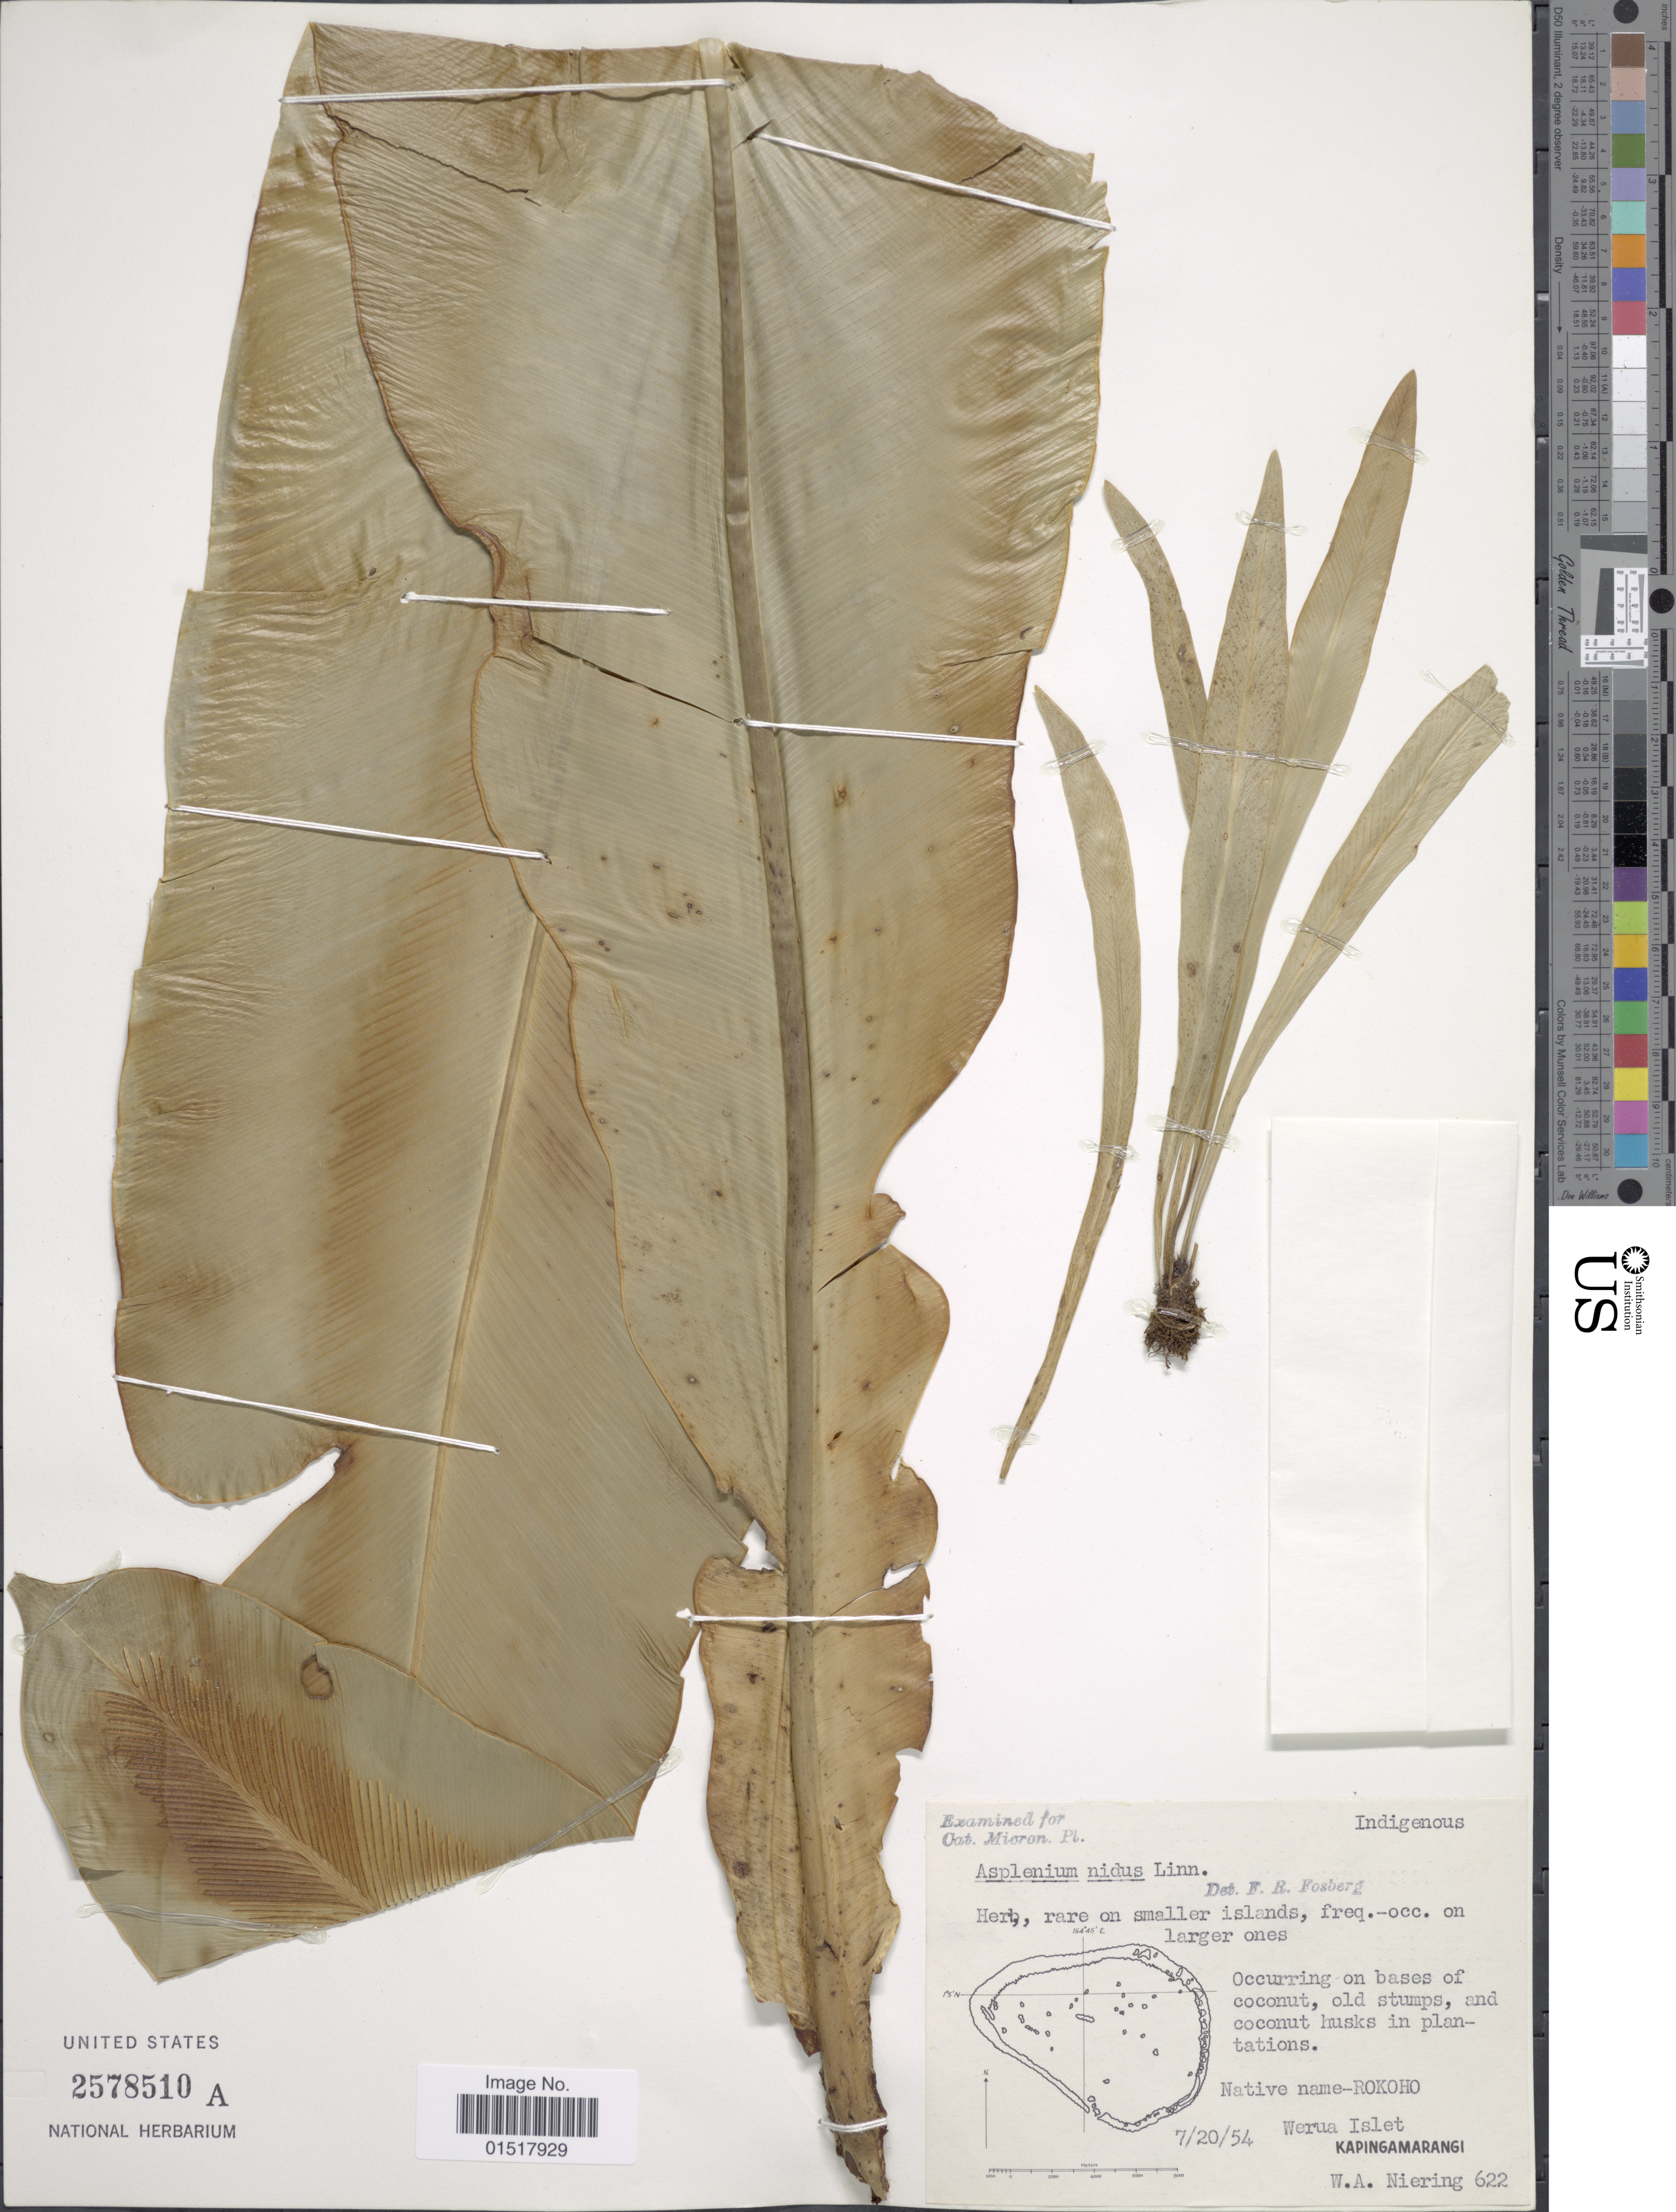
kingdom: Plantae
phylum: Tracheophyta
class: Polypodiopsida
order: Polypodiales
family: Aspleniaceae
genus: Asplenium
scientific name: Asplenium nidus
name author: L.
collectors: W. Niering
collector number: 622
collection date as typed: Transcribed d/m/y: 20/7/54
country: Micronesia, Federated States of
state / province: Pohnpei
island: Kapingamarangi Atoll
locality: Werua Islet, Kapingamarangi.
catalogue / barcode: US 2578510A